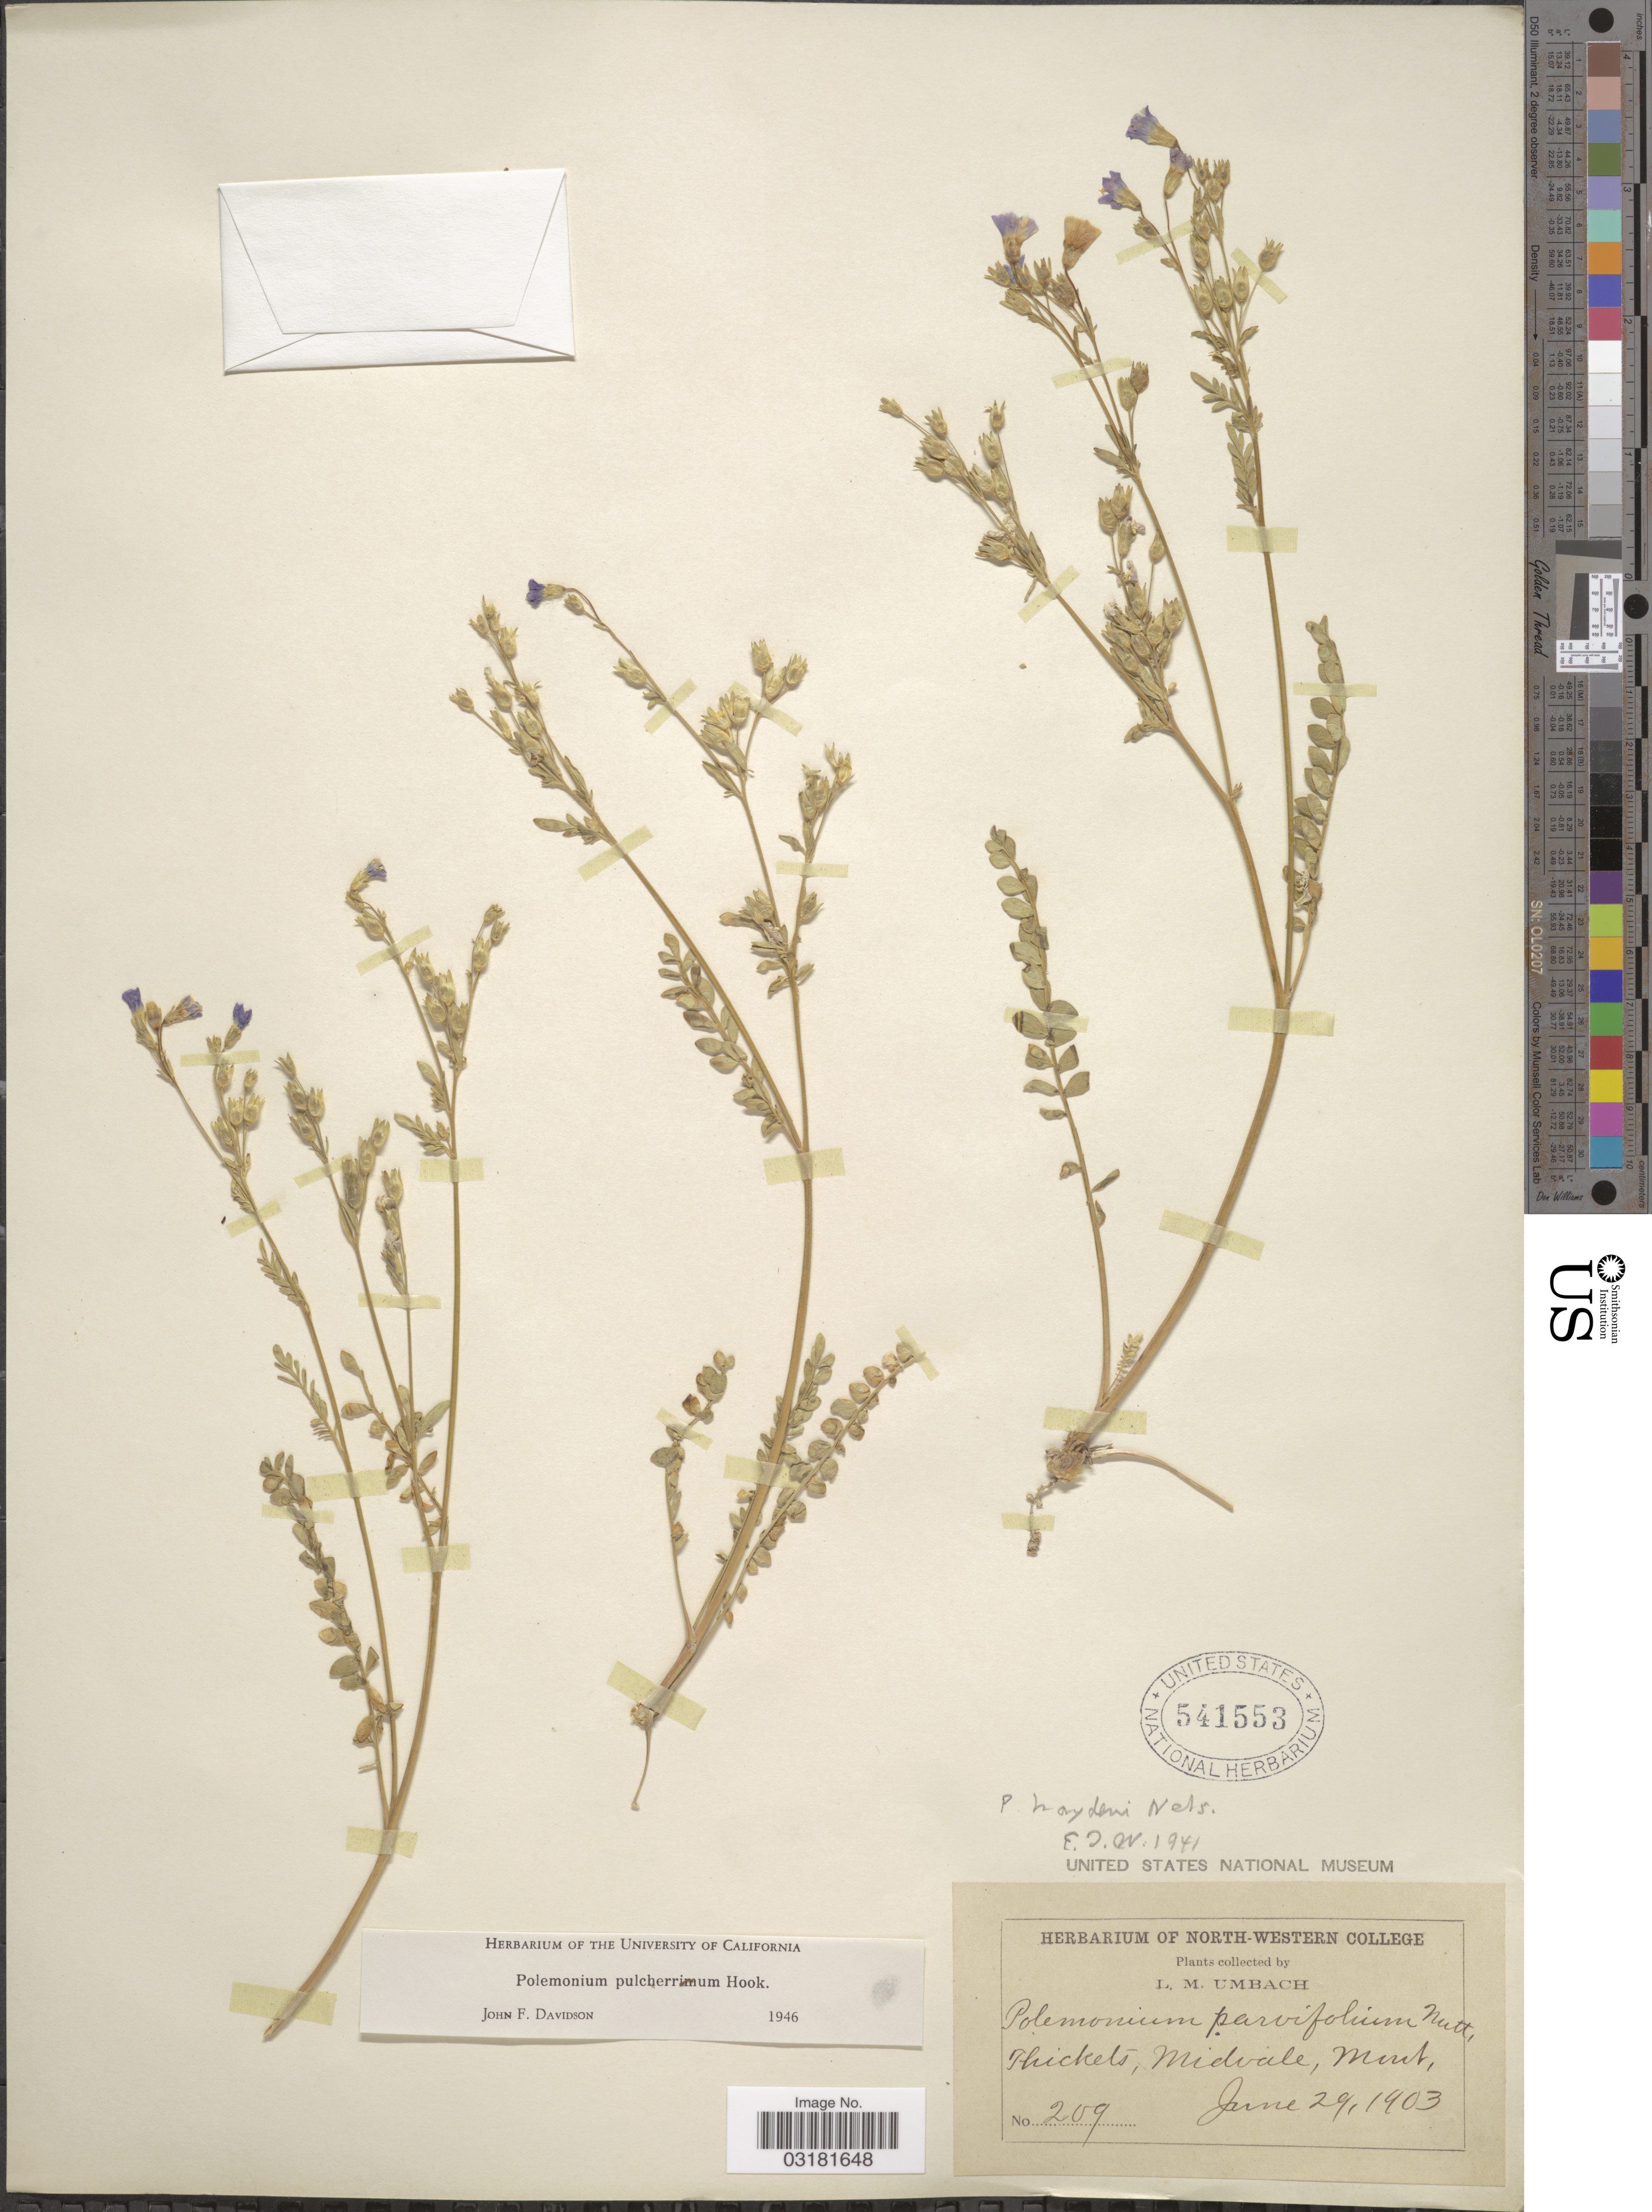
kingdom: Plantae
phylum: Tracheophyta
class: Magnoliopsida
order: Ericales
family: Polemoniaceae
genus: Polemonium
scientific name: Polemonium pulcherrimum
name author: Hook.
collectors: L. M. Umbach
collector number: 209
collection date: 1903-06-29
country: United States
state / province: Montana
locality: Thickets, Midvale.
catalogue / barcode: US 541553